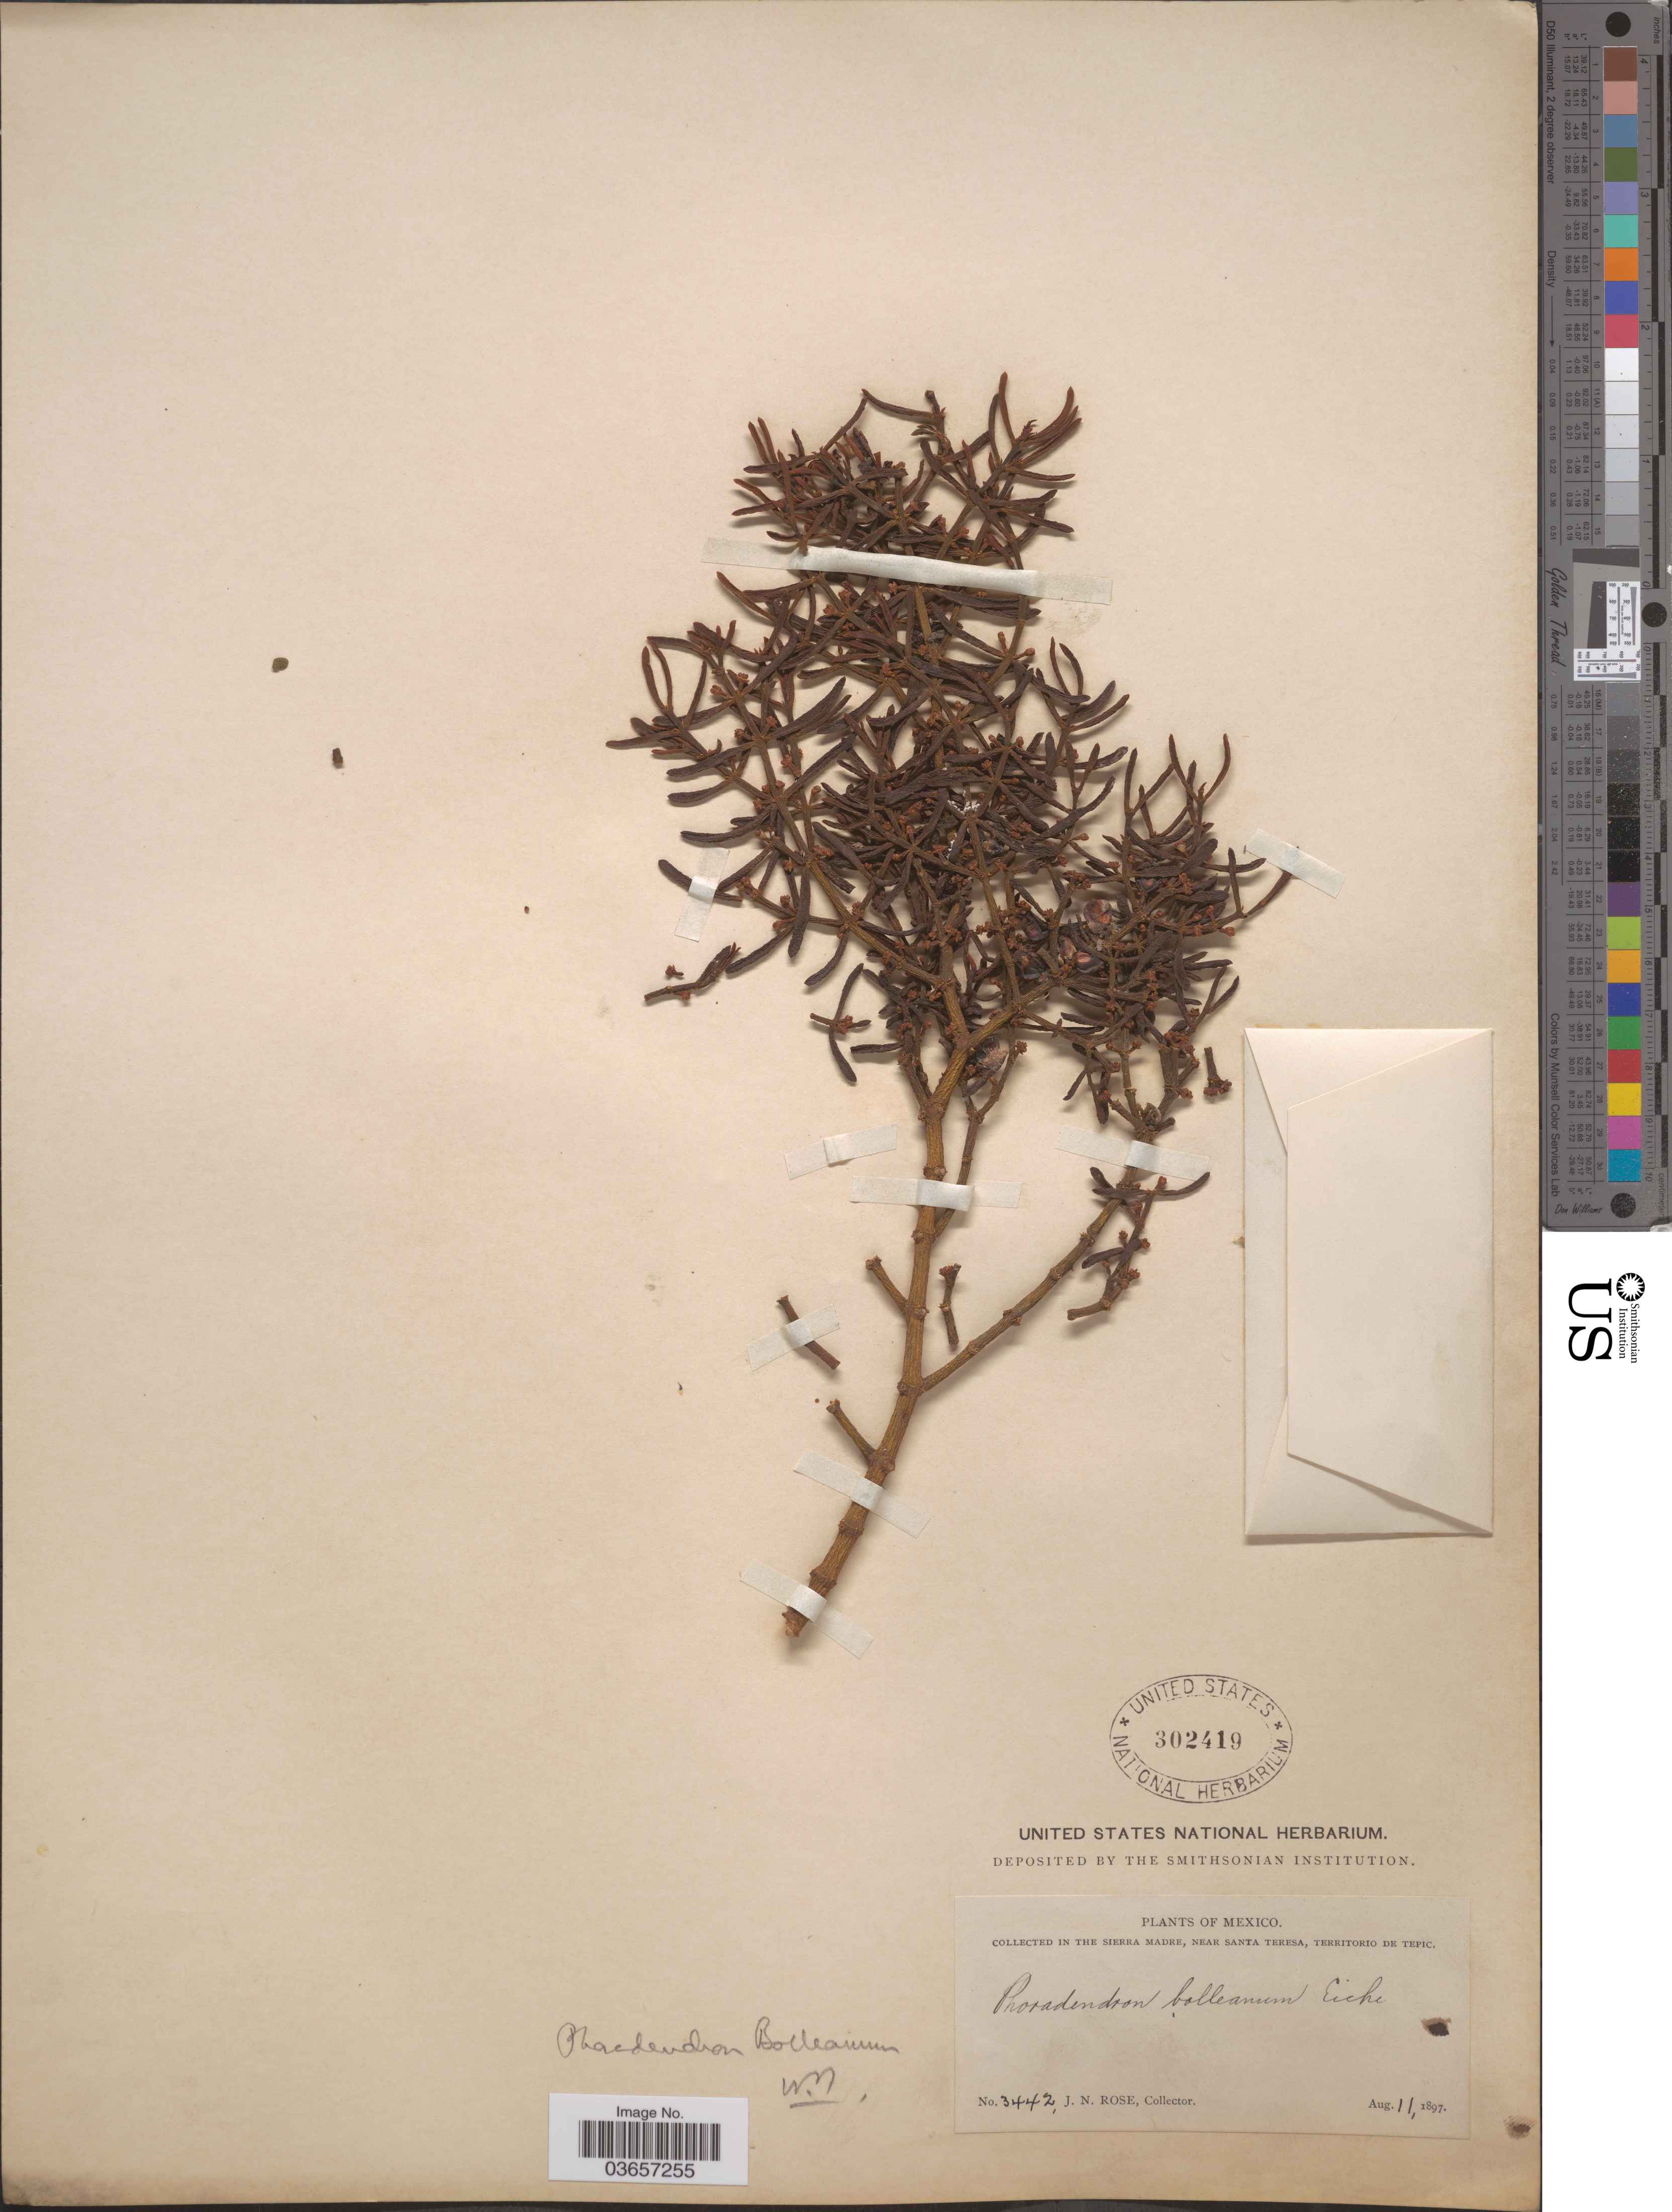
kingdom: Plantae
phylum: Tracheophyta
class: Magnoliopsida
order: Santalales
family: Viscaceae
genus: Phoradendron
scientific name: Phoradendron bolleanum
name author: (Seem.) Eichler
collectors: J. N. Rose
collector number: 3442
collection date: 1897-08-11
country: Mexico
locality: In the Sierra Madre, near Santa Teresa, Territorio de Tepic.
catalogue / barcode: US 302419